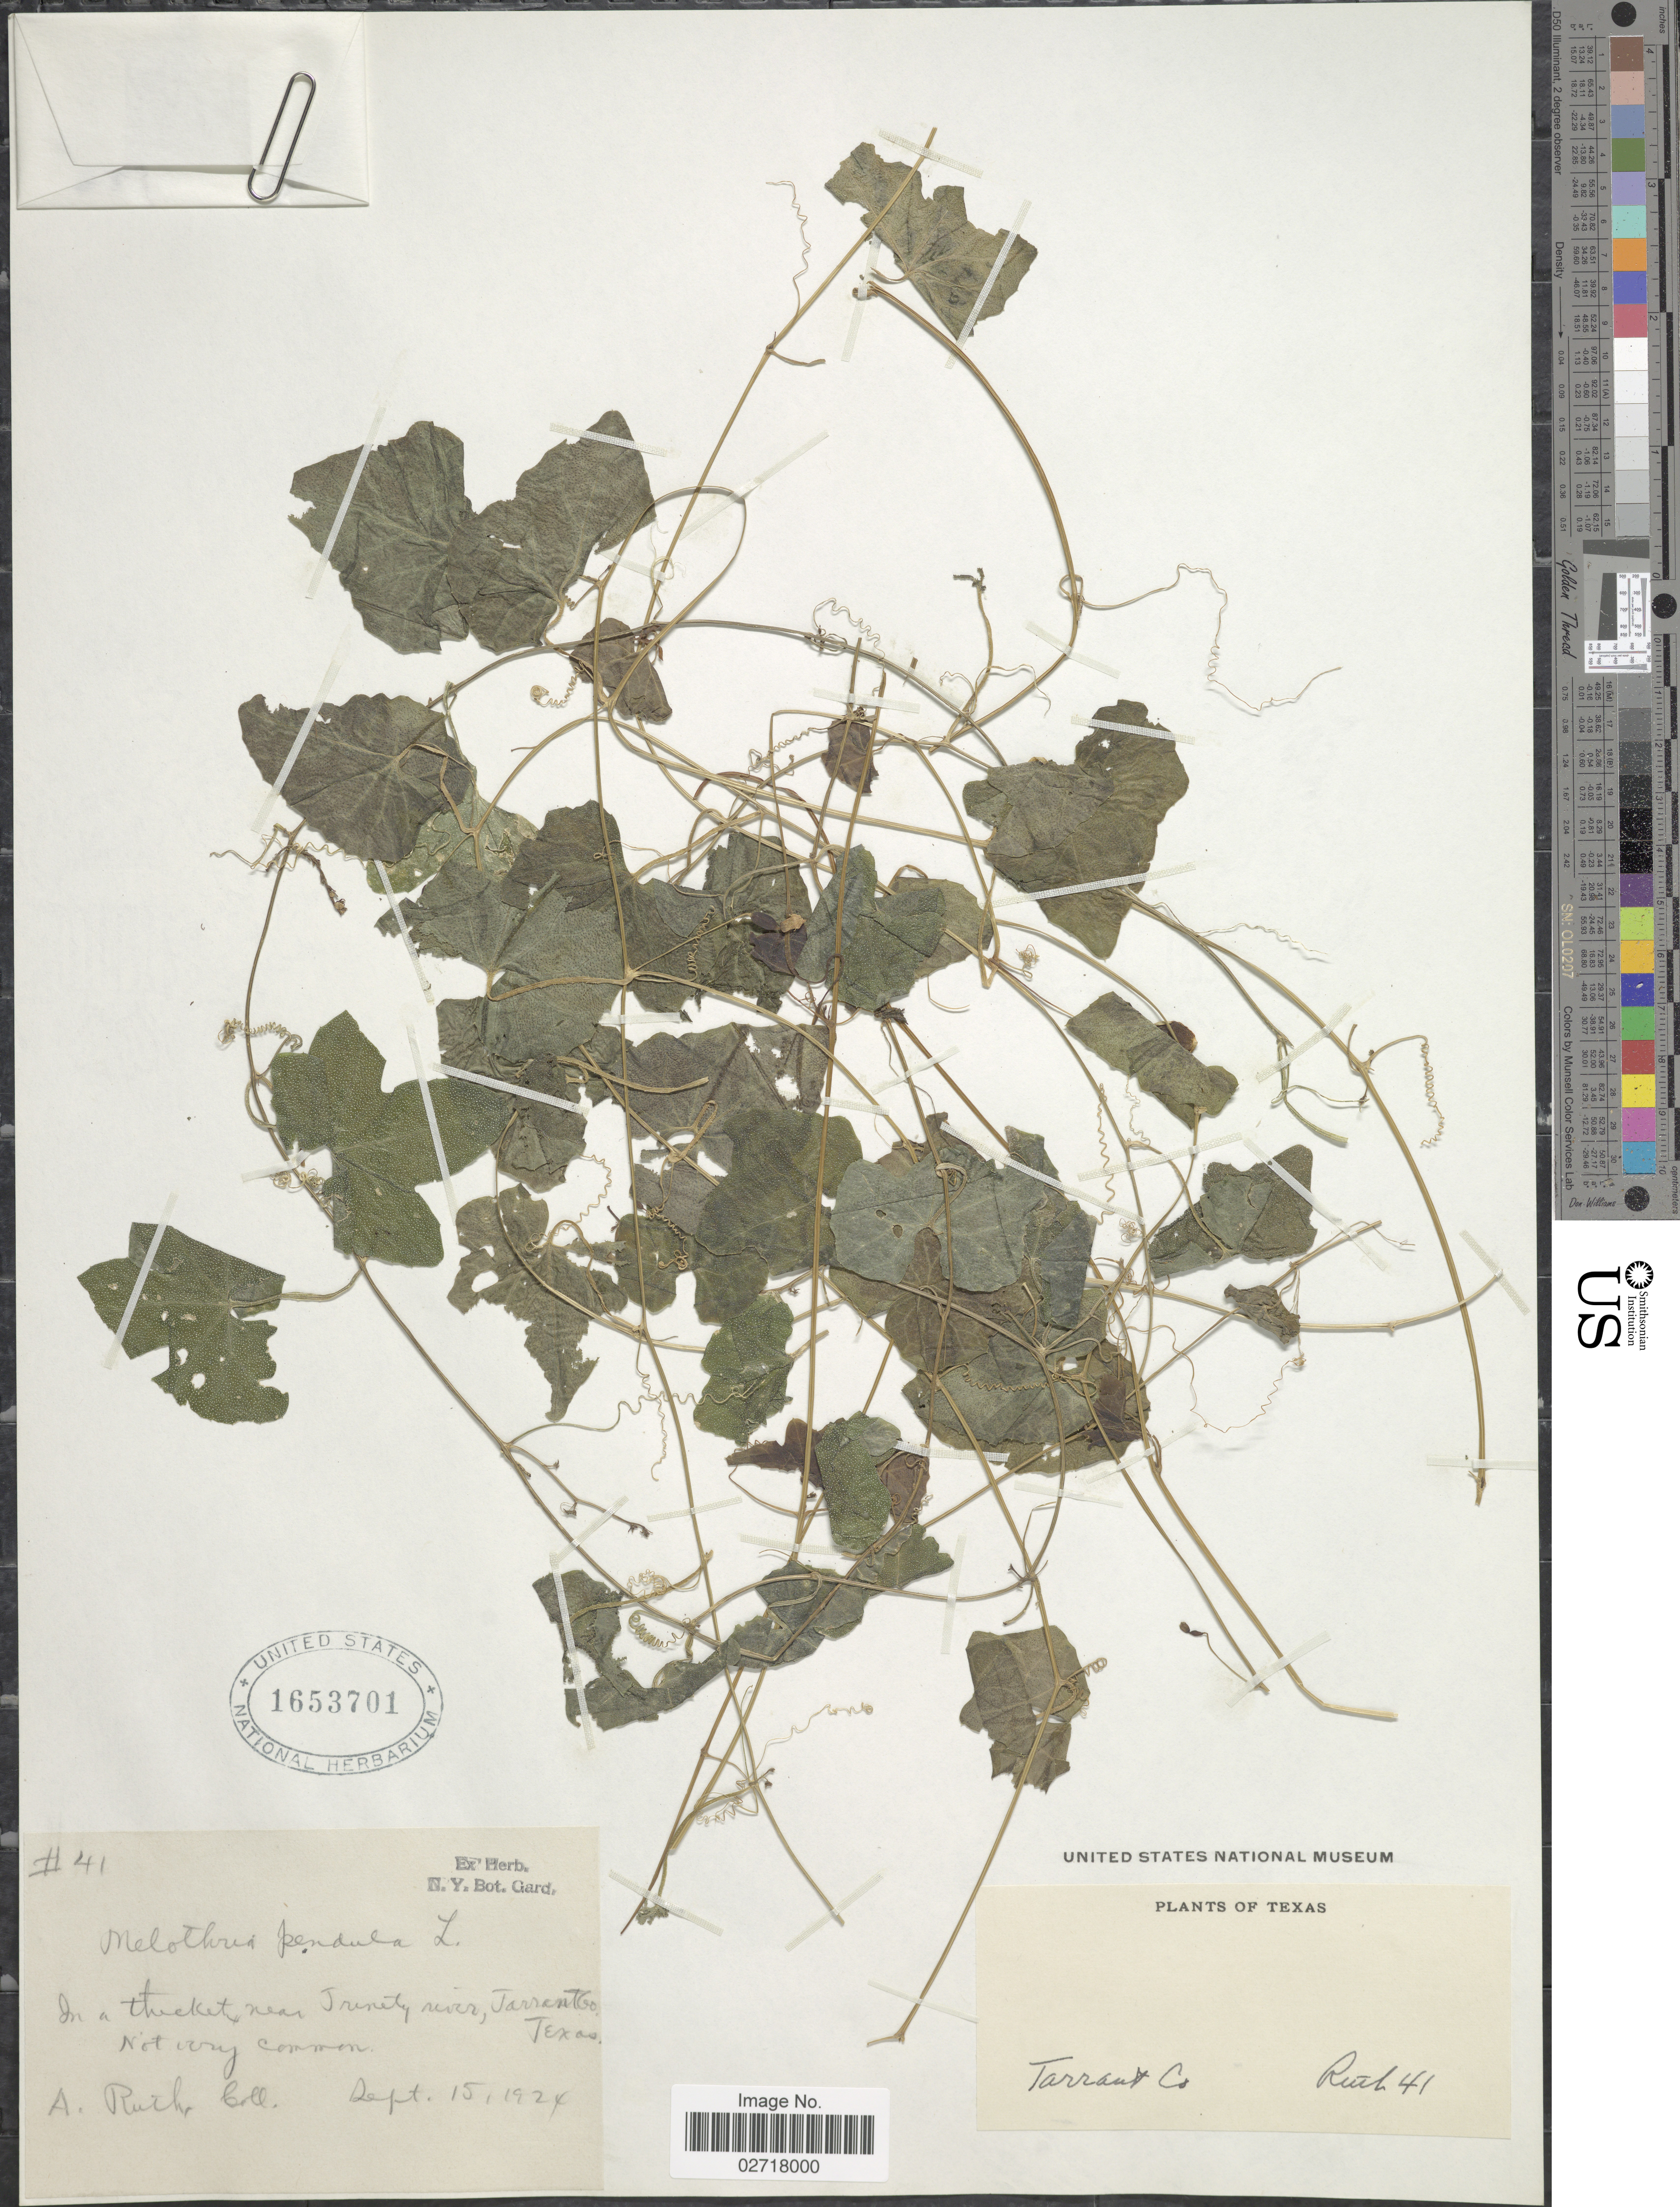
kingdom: Plantae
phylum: Tracheophyta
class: Magnoliopsida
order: Cucurbitales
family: Cucurbitaceae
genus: Melothria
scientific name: Melothria pendula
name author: L.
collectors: A. Ruth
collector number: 41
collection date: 1924-09-15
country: United States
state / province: Texas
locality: Near Trinity river, Tarrant Co.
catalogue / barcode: US 1653701